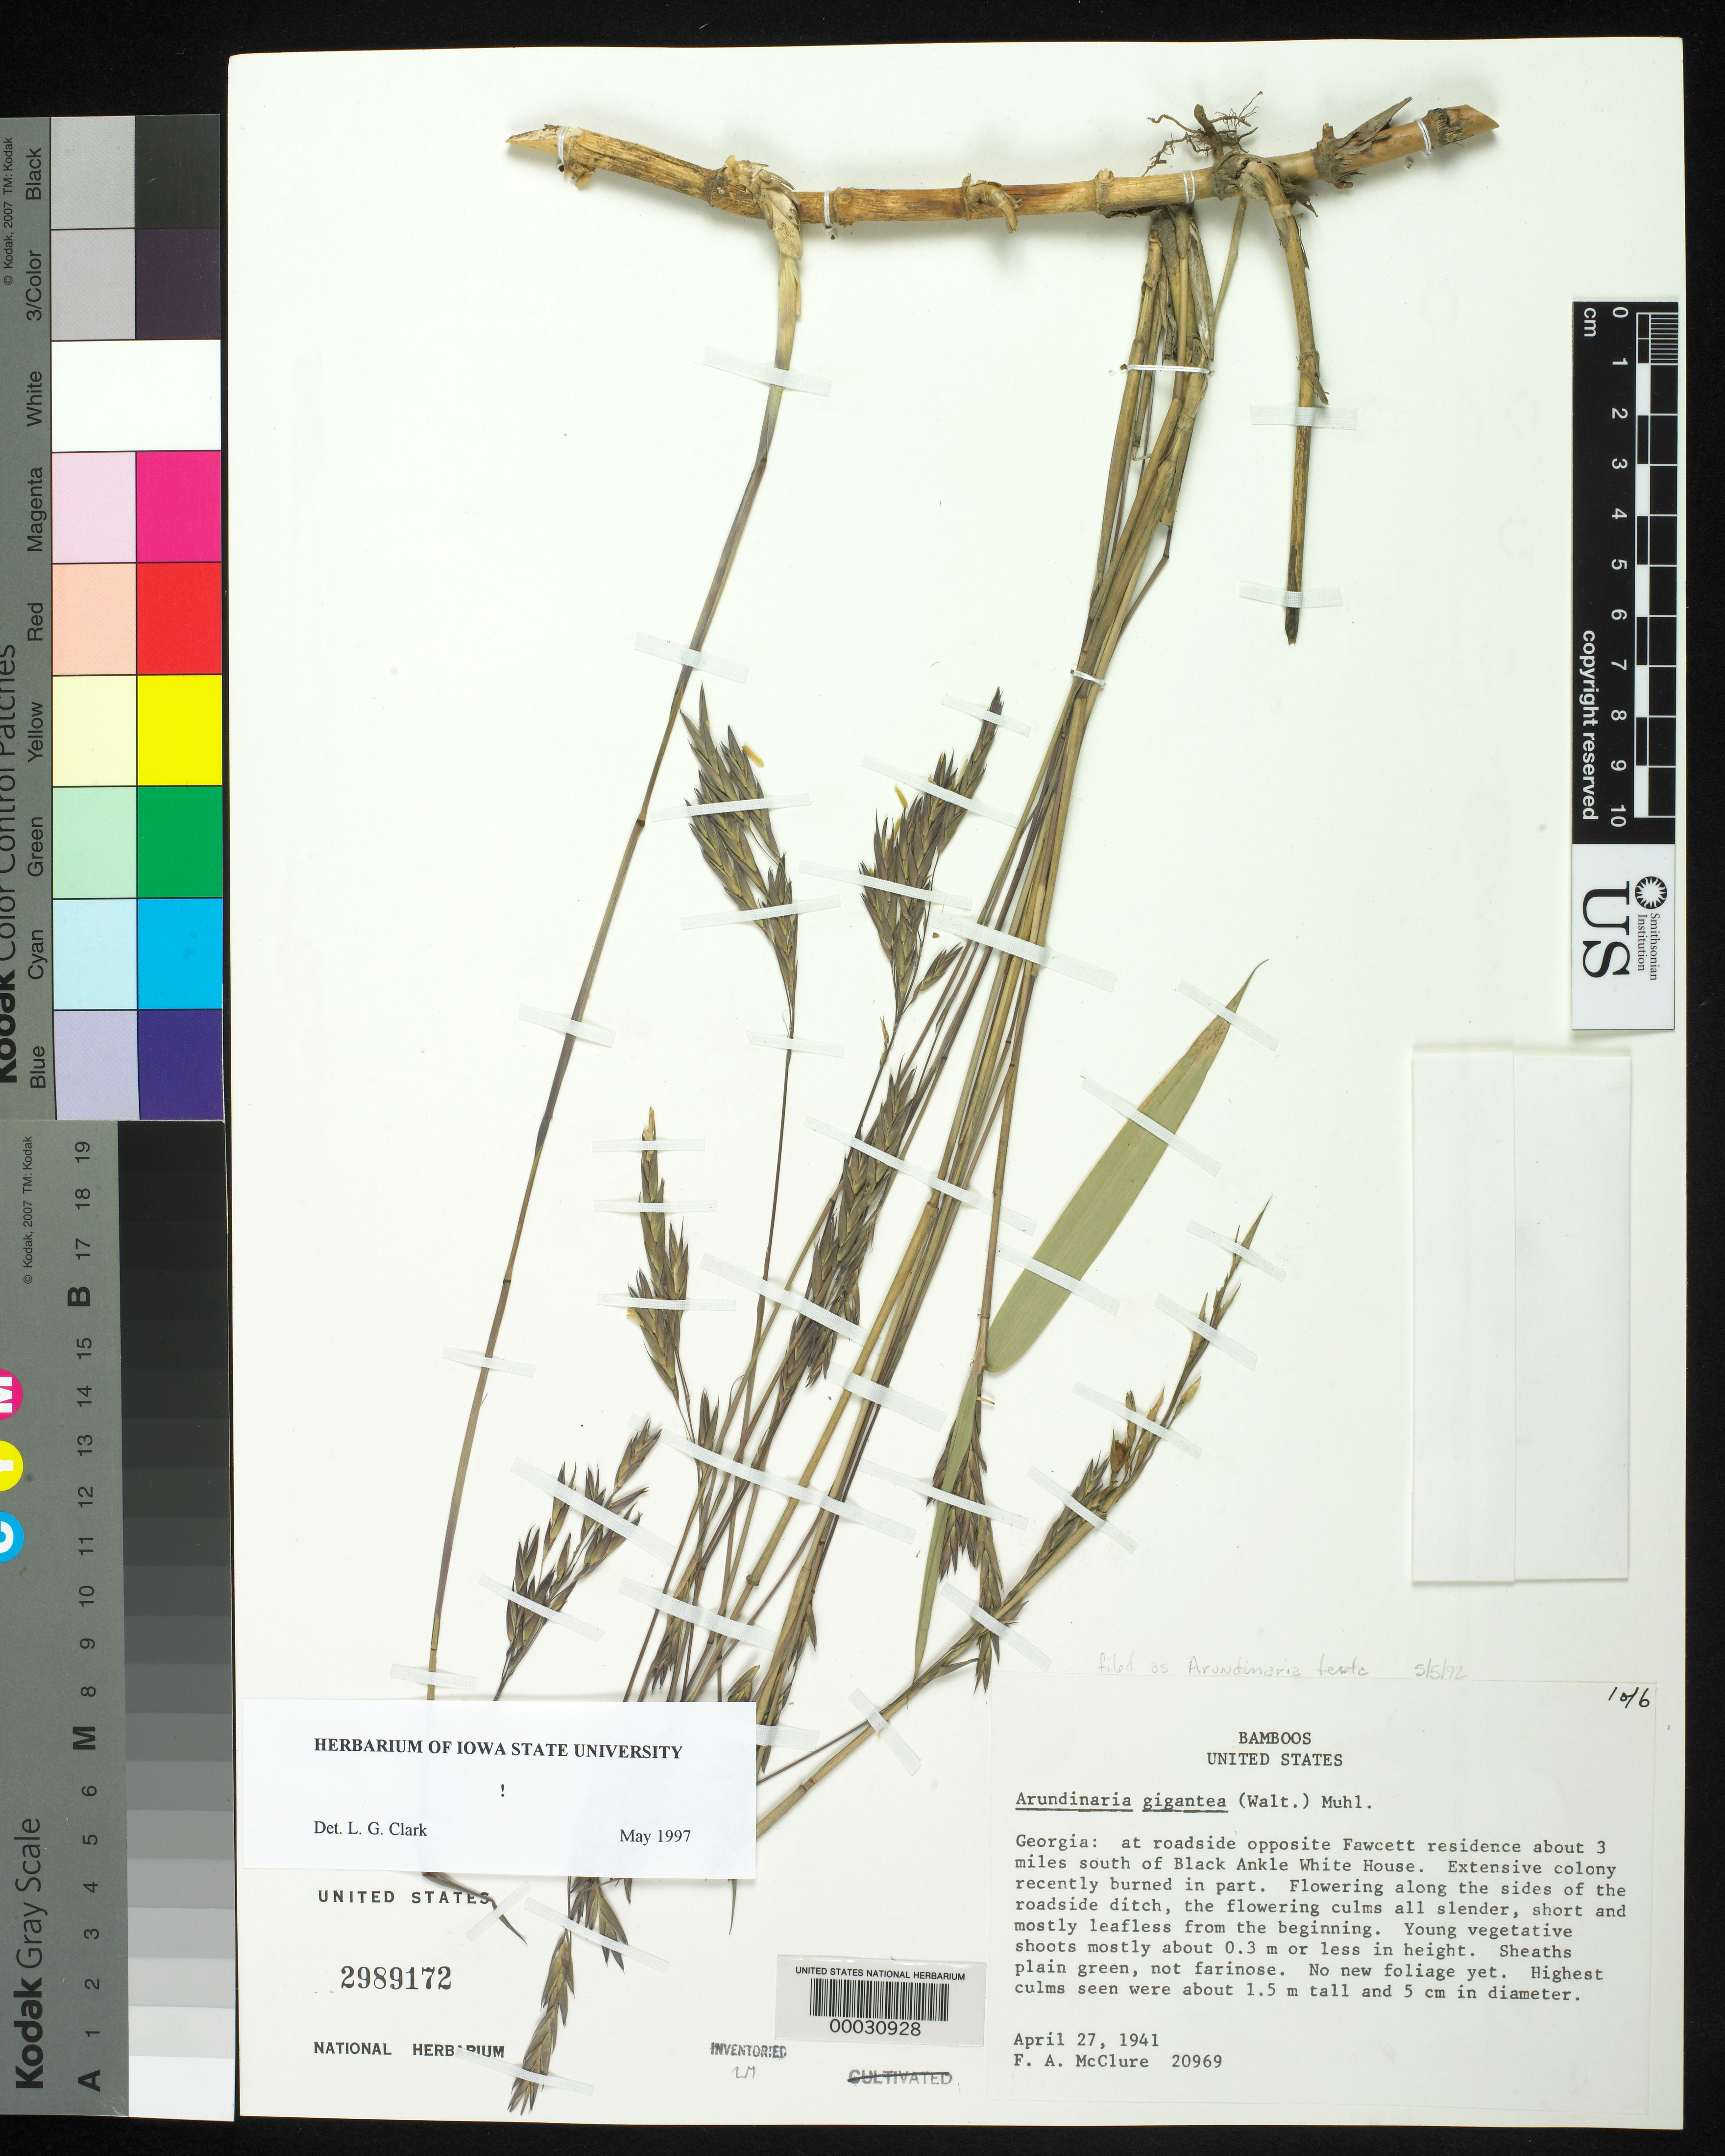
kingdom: Plantae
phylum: Tracheophyta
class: Liliopsida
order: Poales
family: Poaceae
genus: Arundinaria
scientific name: Arundinaria tecta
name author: (Walter) Muhl.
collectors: F. A. McClure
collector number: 20969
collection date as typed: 27 Apr 1941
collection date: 1941-04-27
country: United States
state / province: Georgia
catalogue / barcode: US 2989172